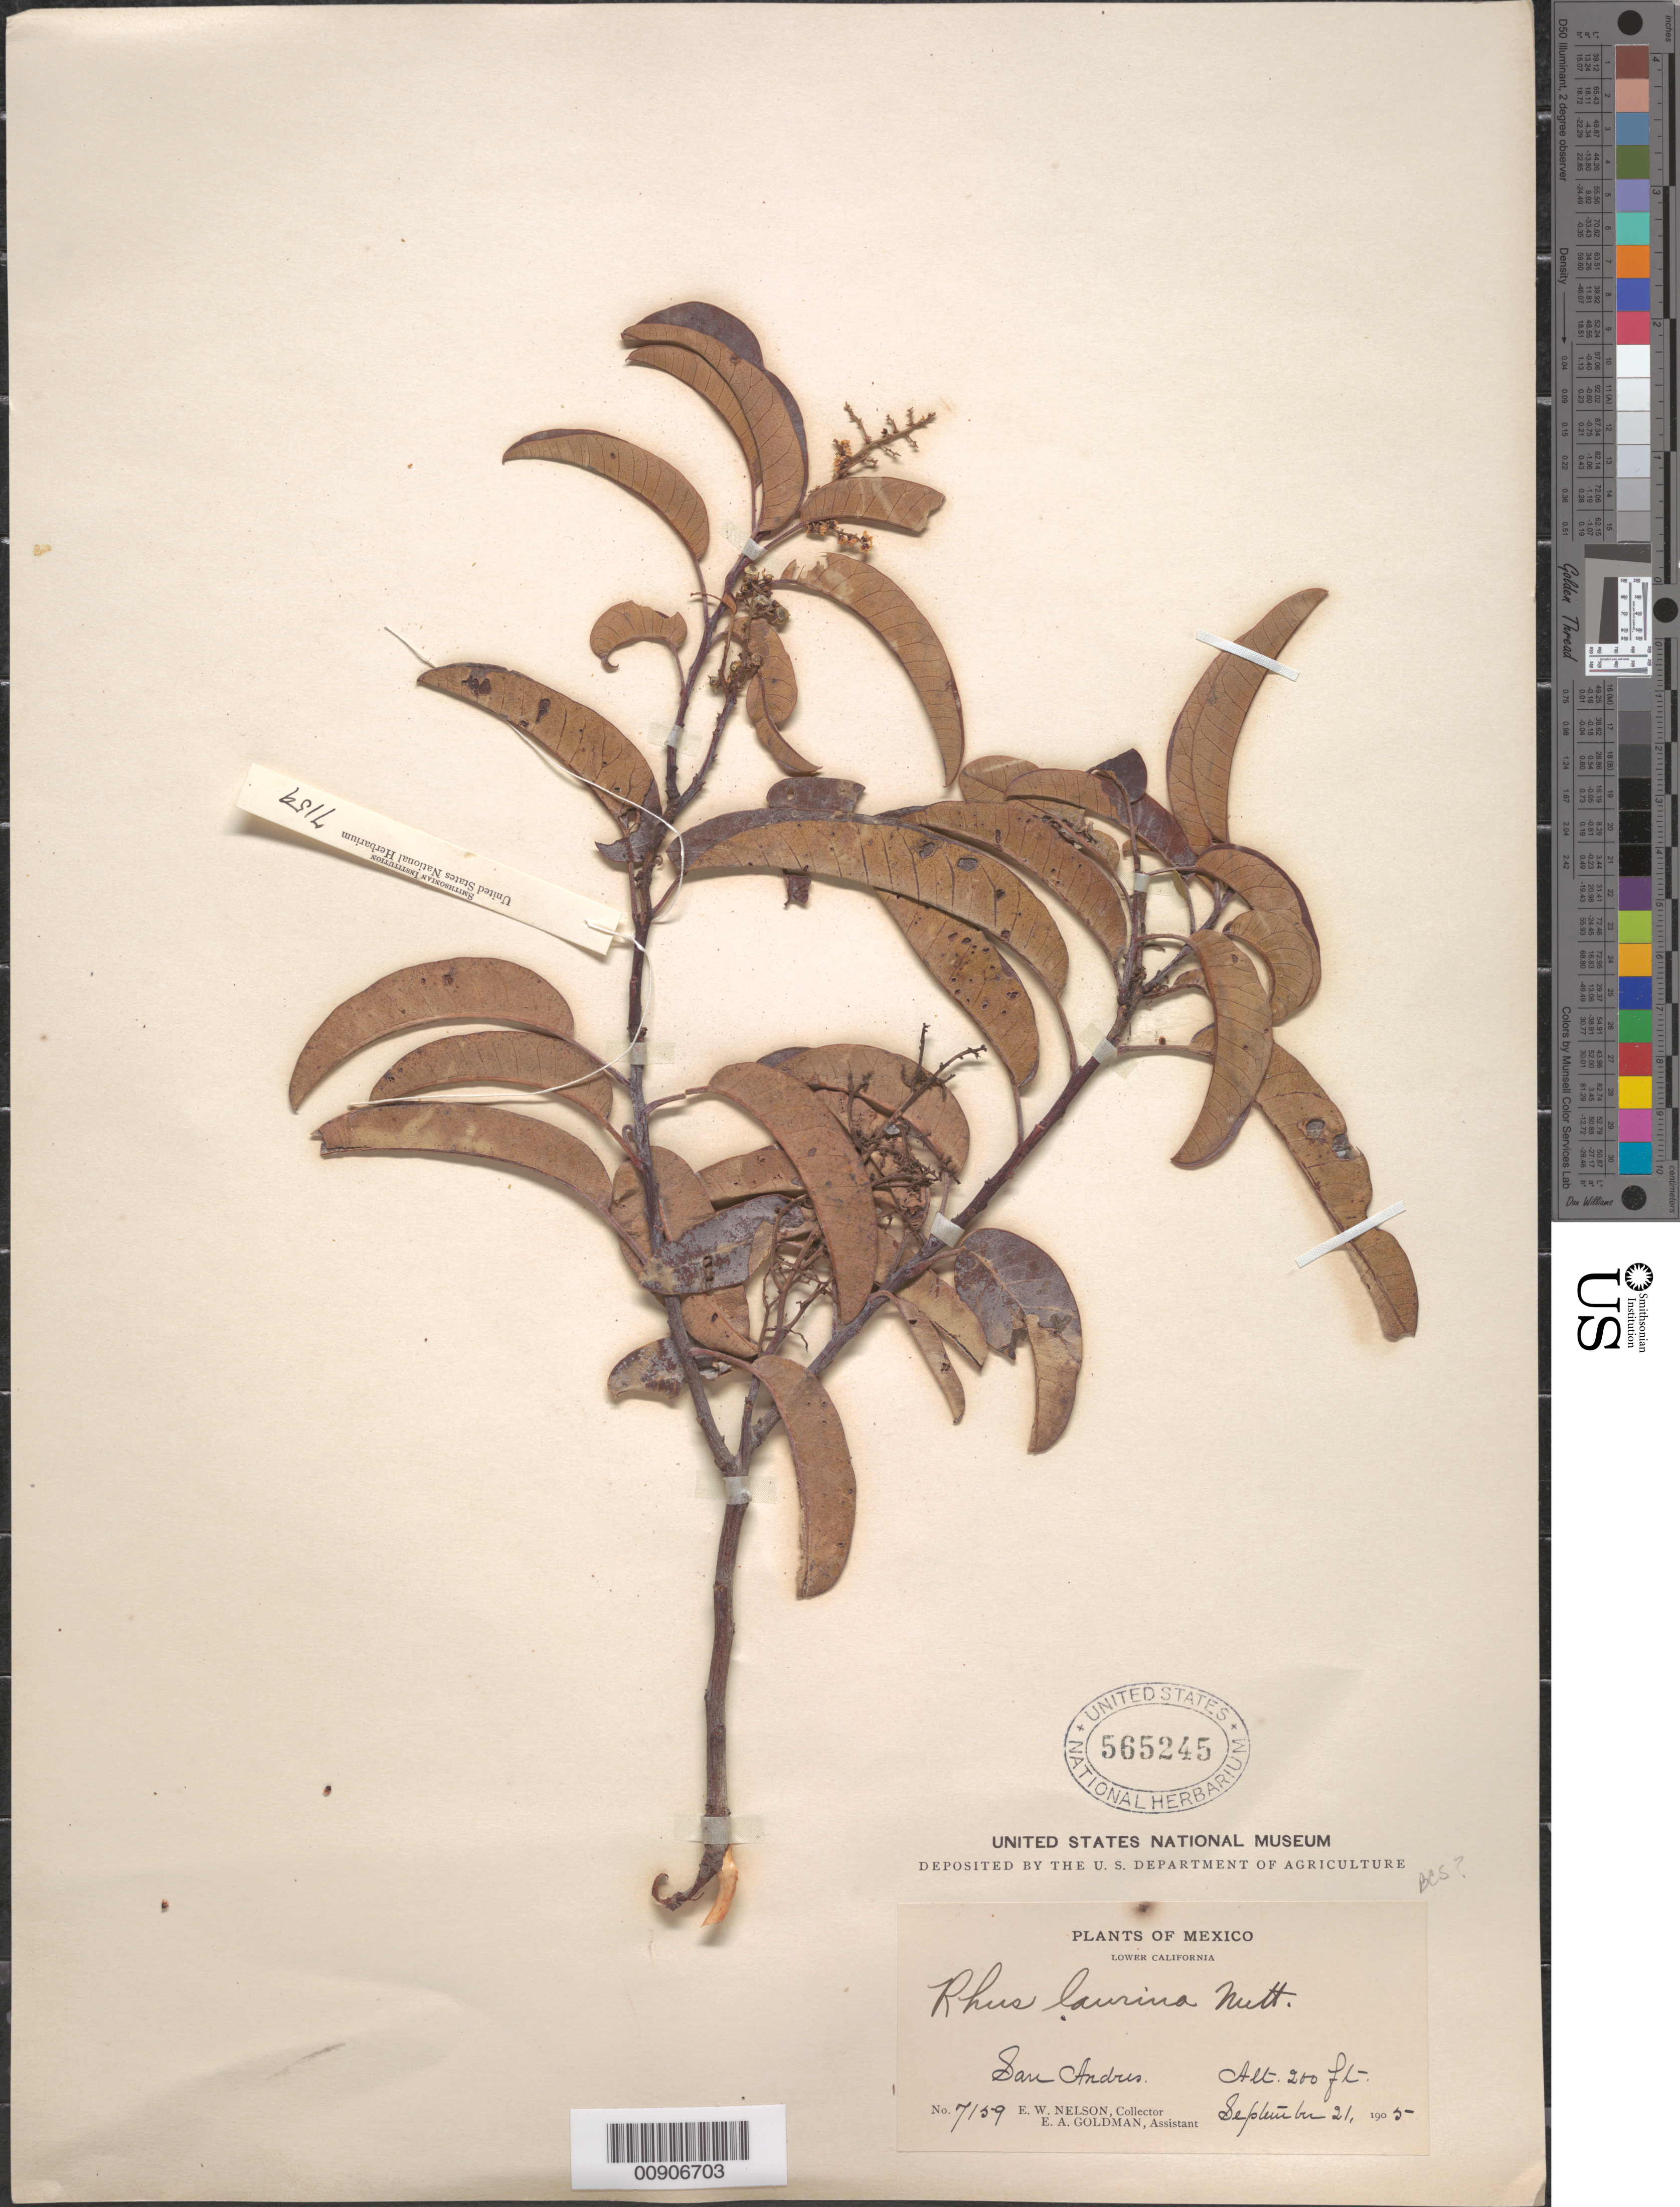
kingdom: Plantae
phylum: Tracheophyta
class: Magnoliopsida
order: Sapindales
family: Anacardiaceae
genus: Malosma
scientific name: Malosma laurina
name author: (Nutt.) Nutt. ex Abrams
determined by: Mitchell, John D.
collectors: E. W. Nelson & E. A. Goldman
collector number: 7159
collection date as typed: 21 Sep 1905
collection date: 1905-09-21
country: Mexico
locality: San Andres, Lower California.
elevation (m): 61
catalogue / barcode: US 565245